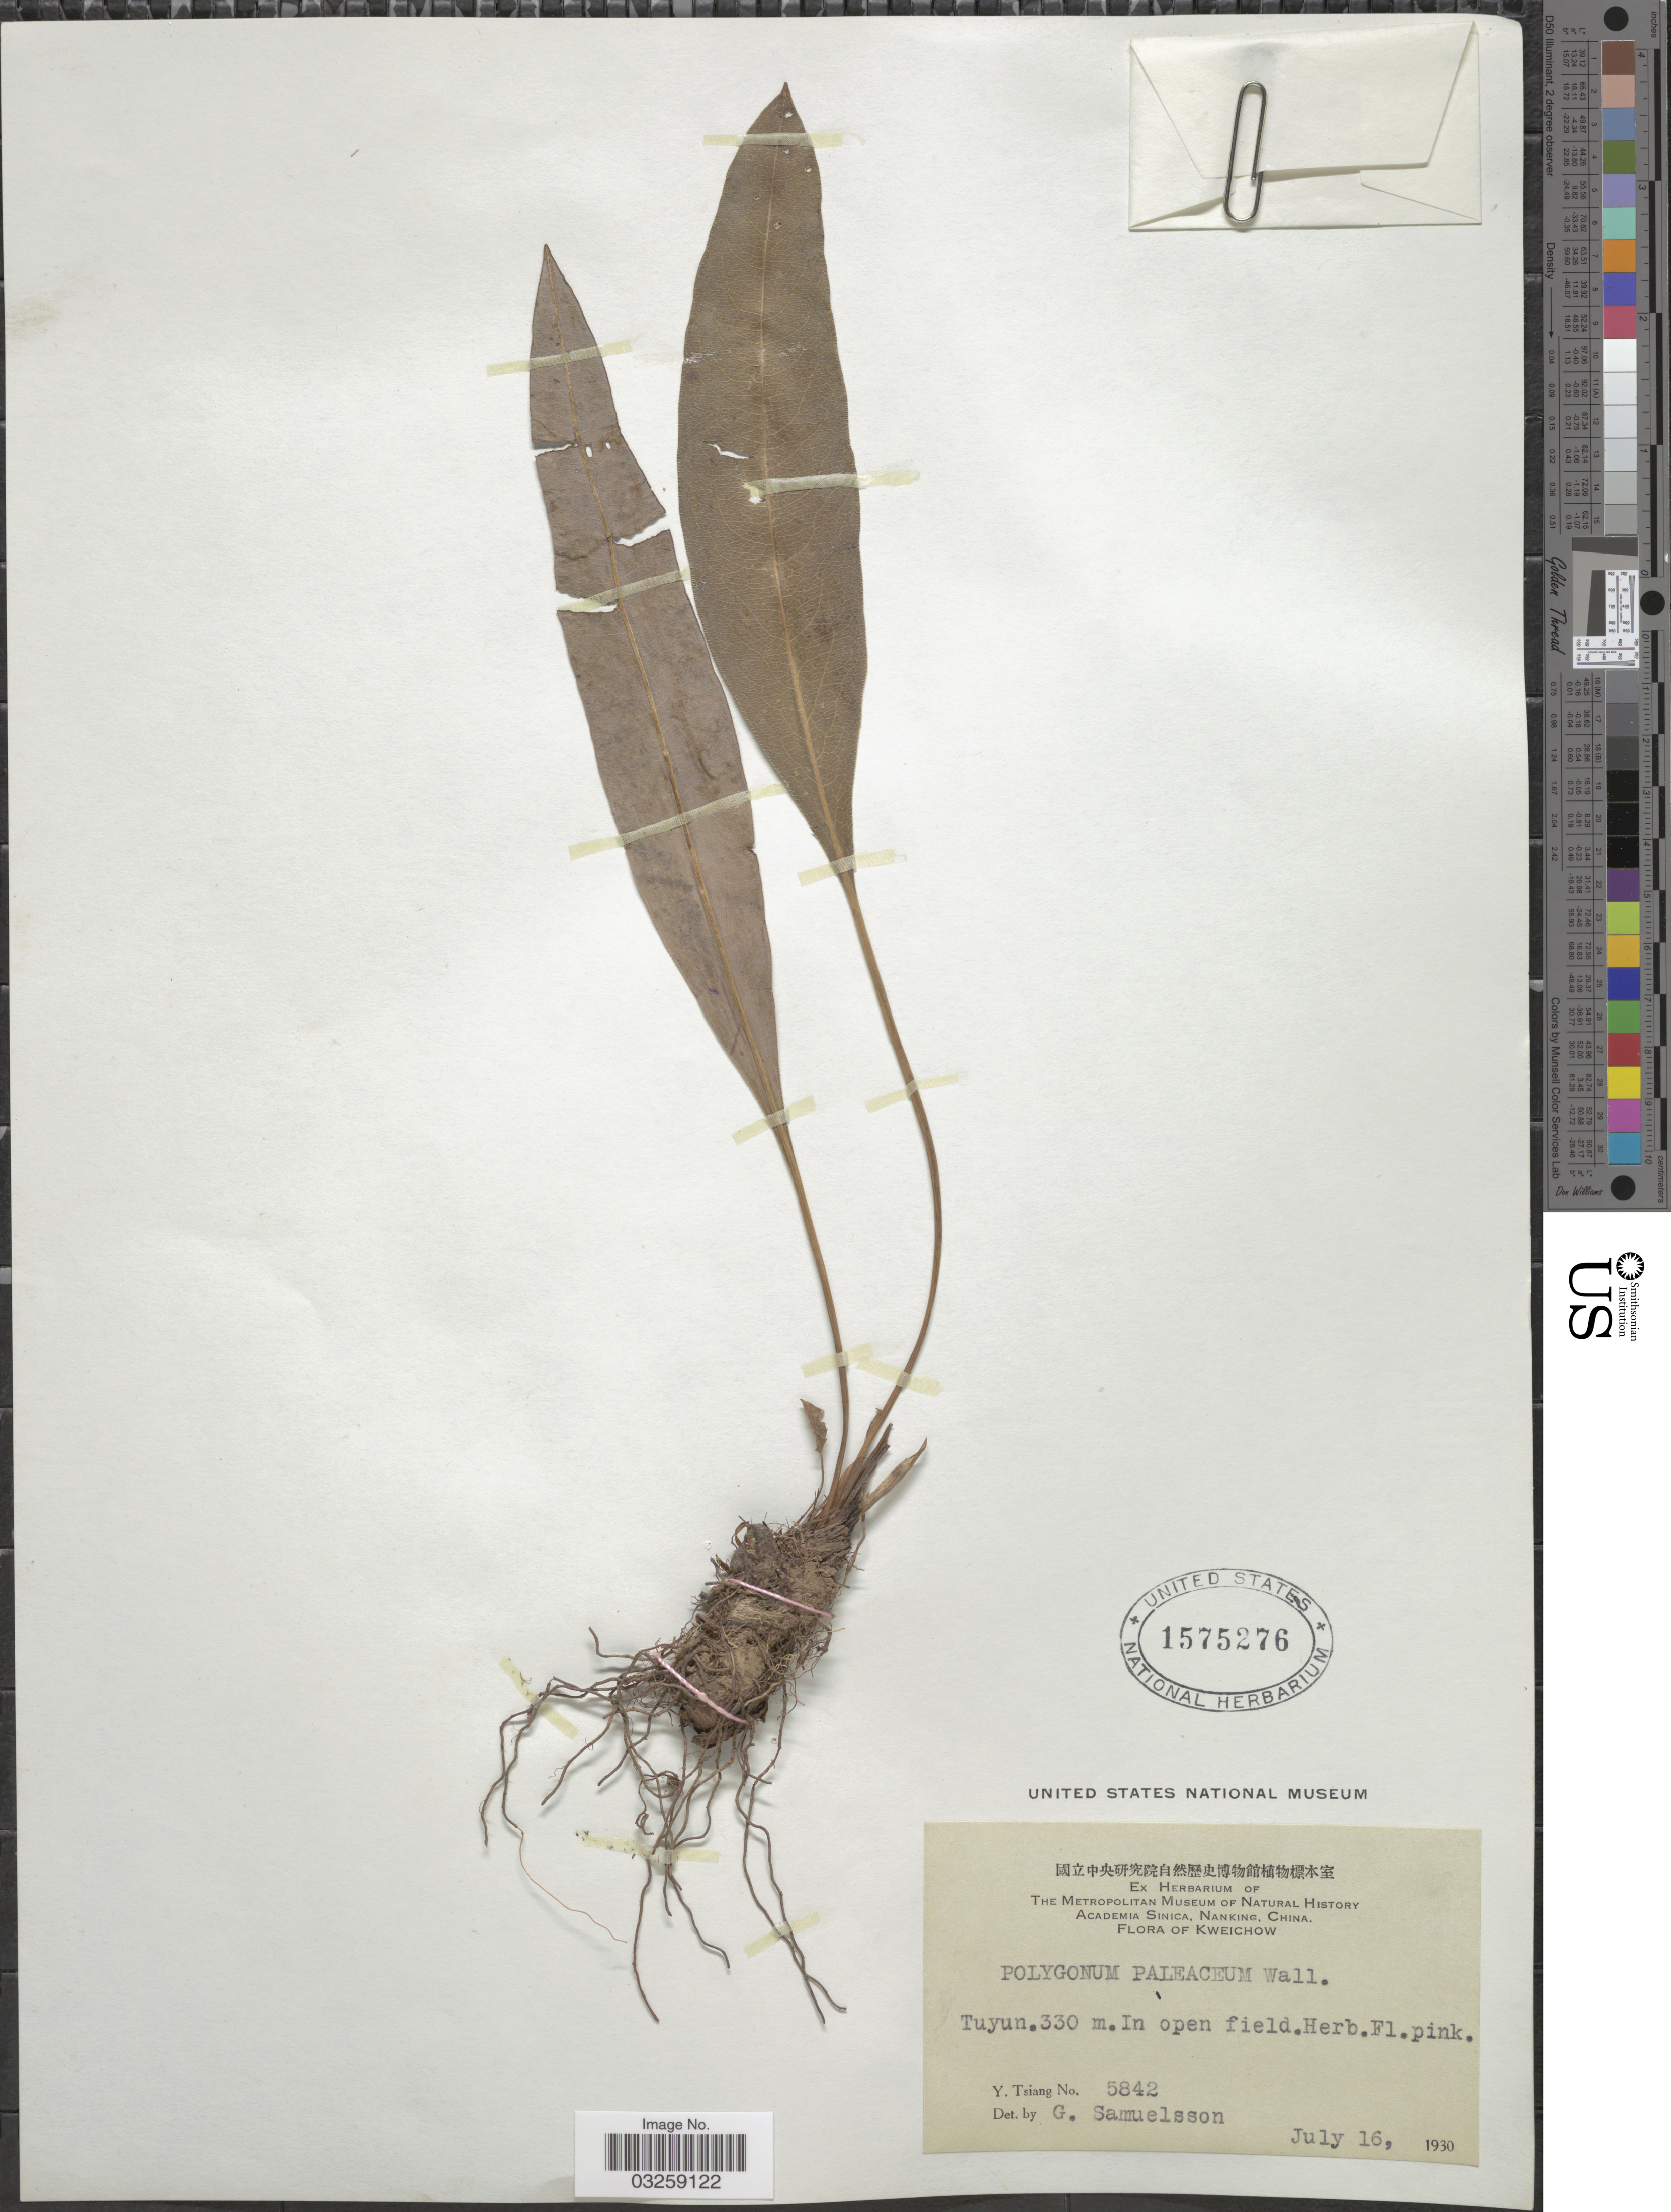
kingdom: Plantae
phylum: Tracheophyta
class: Magnoliopsida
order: Caryophyllales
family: Polygonaceae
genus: Bistorta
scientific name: Bistorta paleacea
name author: Yonek. & H. Ohashi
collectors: Y. Tsiang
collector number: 5842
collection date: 1930-07-16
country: China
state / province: Guizhou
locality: Kweichow. Tuyun.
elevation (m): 330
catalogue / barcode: US 1575276